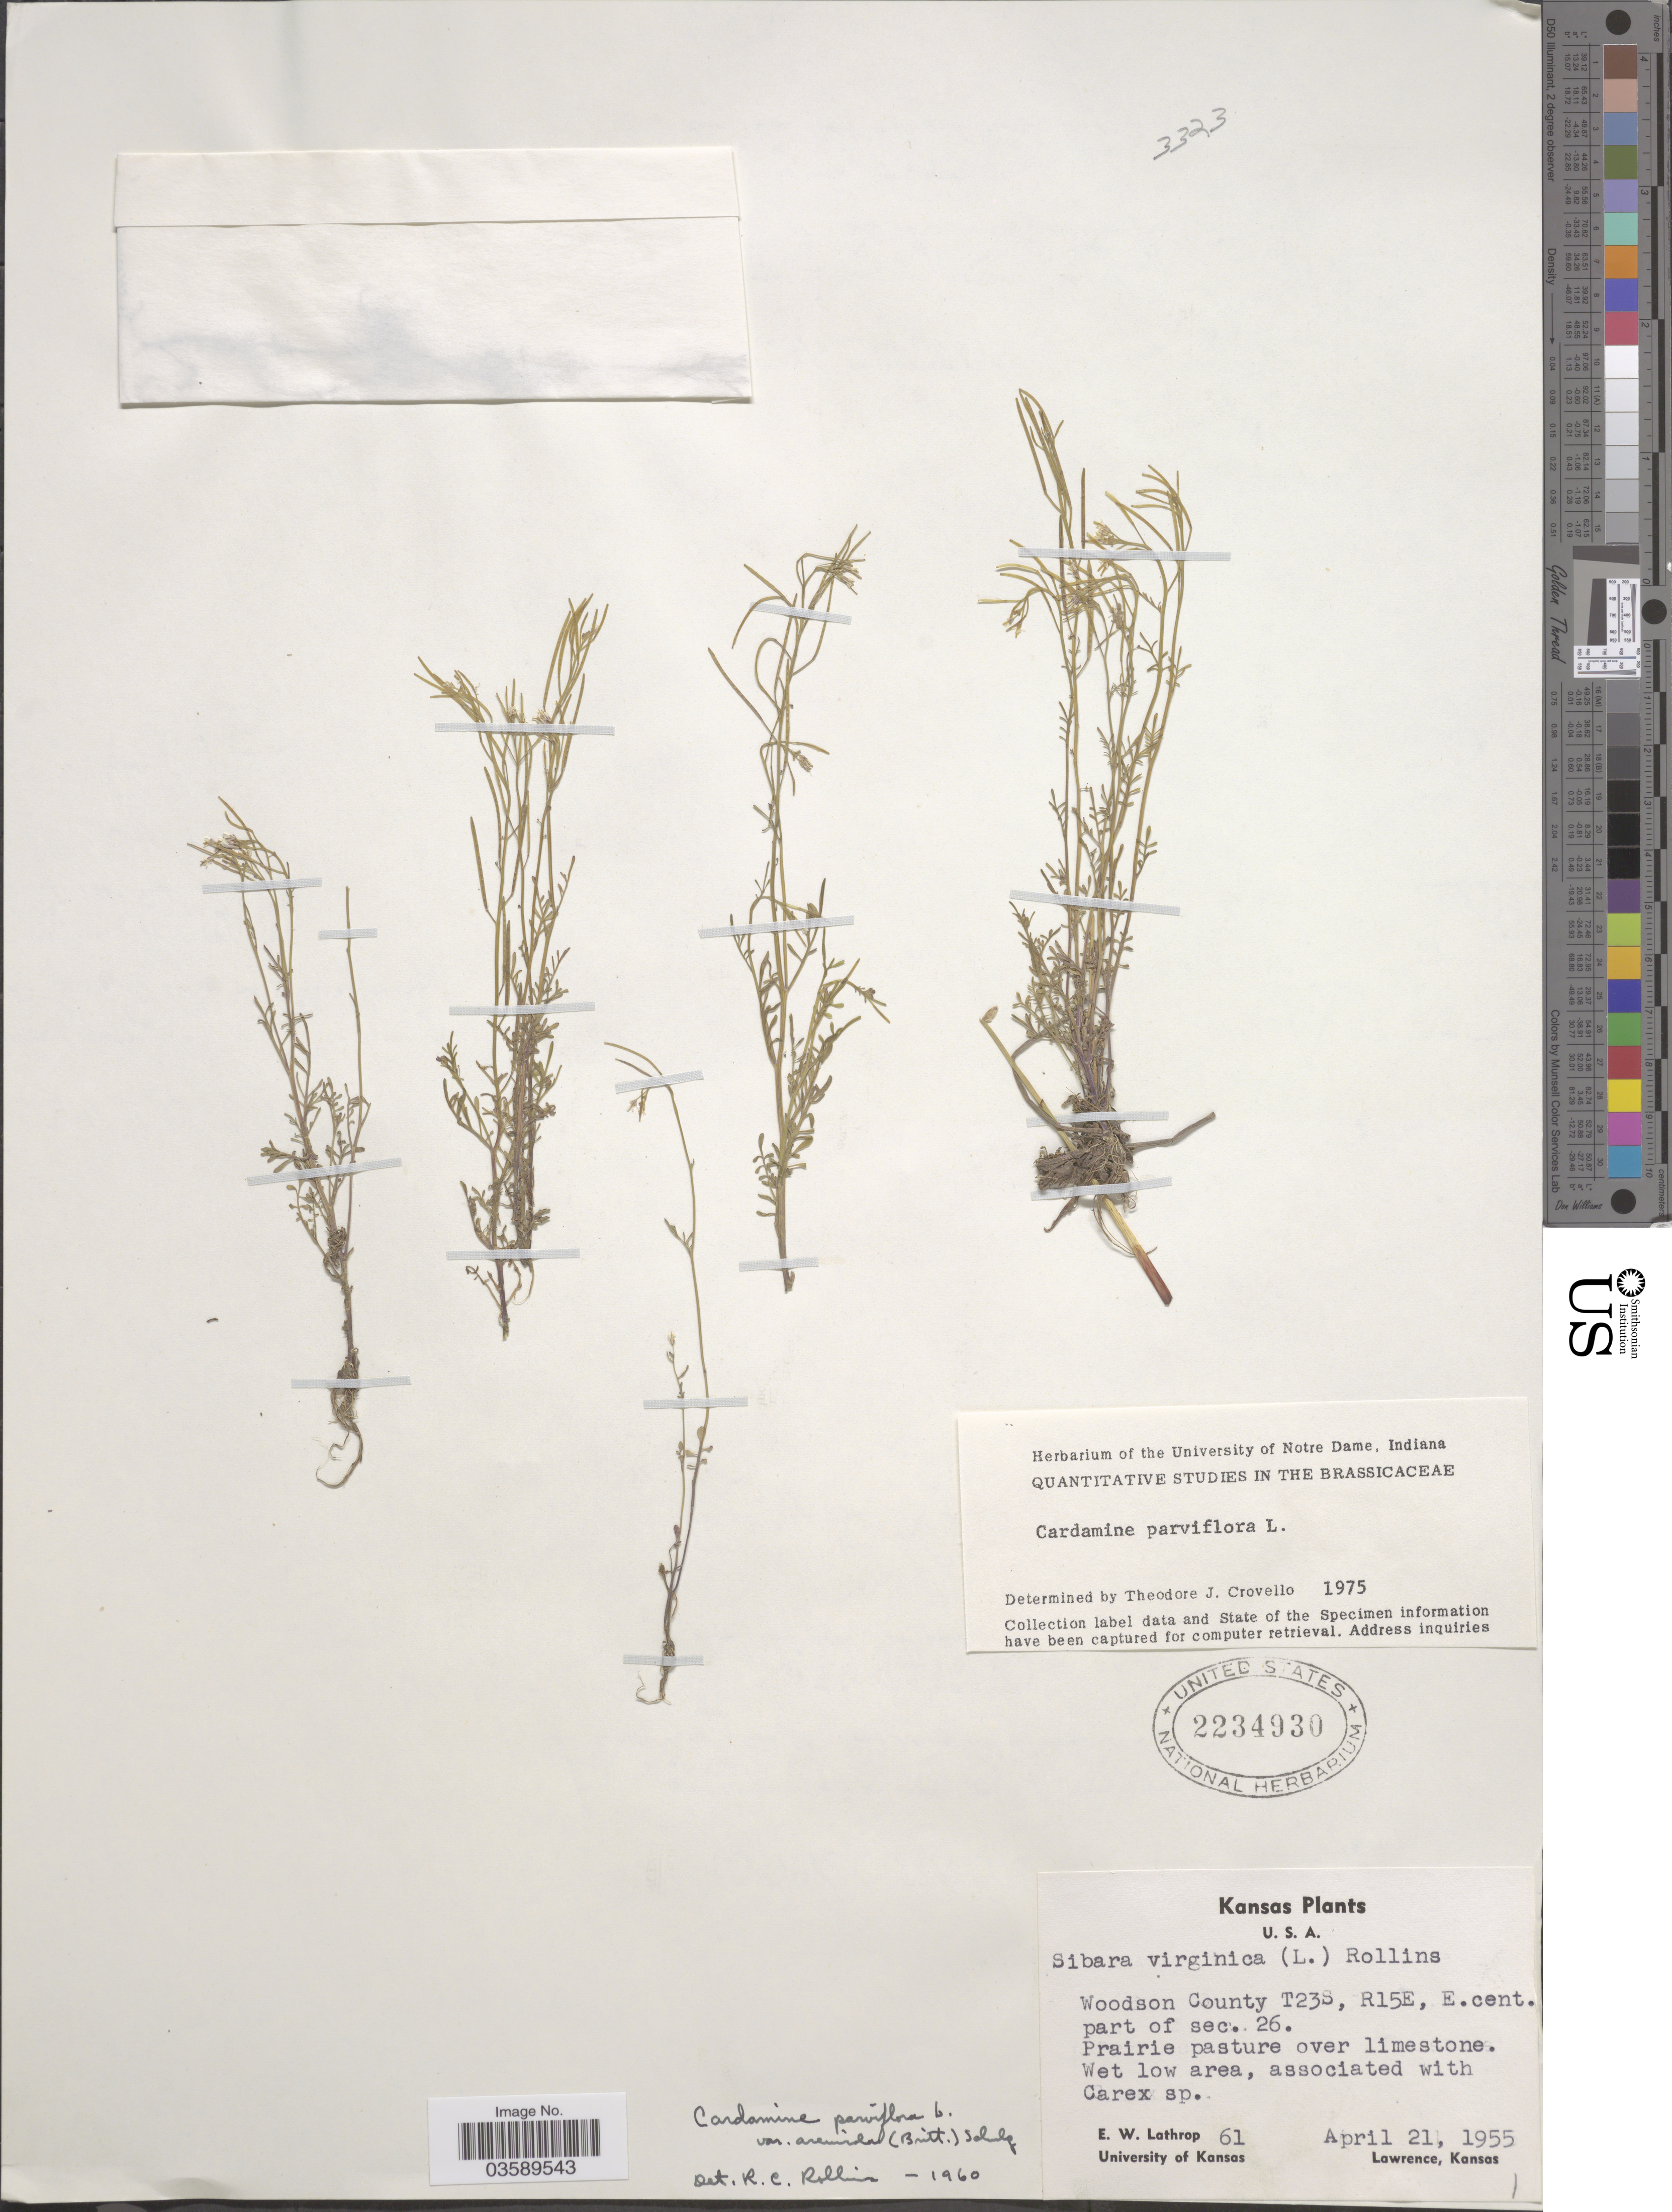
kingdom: Plantae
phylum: Tracheophyta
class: Magnoliopsida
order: Brassicales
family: Brassicaceae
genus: Cardamine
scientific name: Cardamine parviflora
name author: L.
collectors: E. W. Lathrop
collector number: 61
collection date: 1955-04-21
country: United States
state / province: Kansas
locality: Woodson County T23S, R15E, E. cent. part of sec. 26.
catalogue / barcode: US 2234930